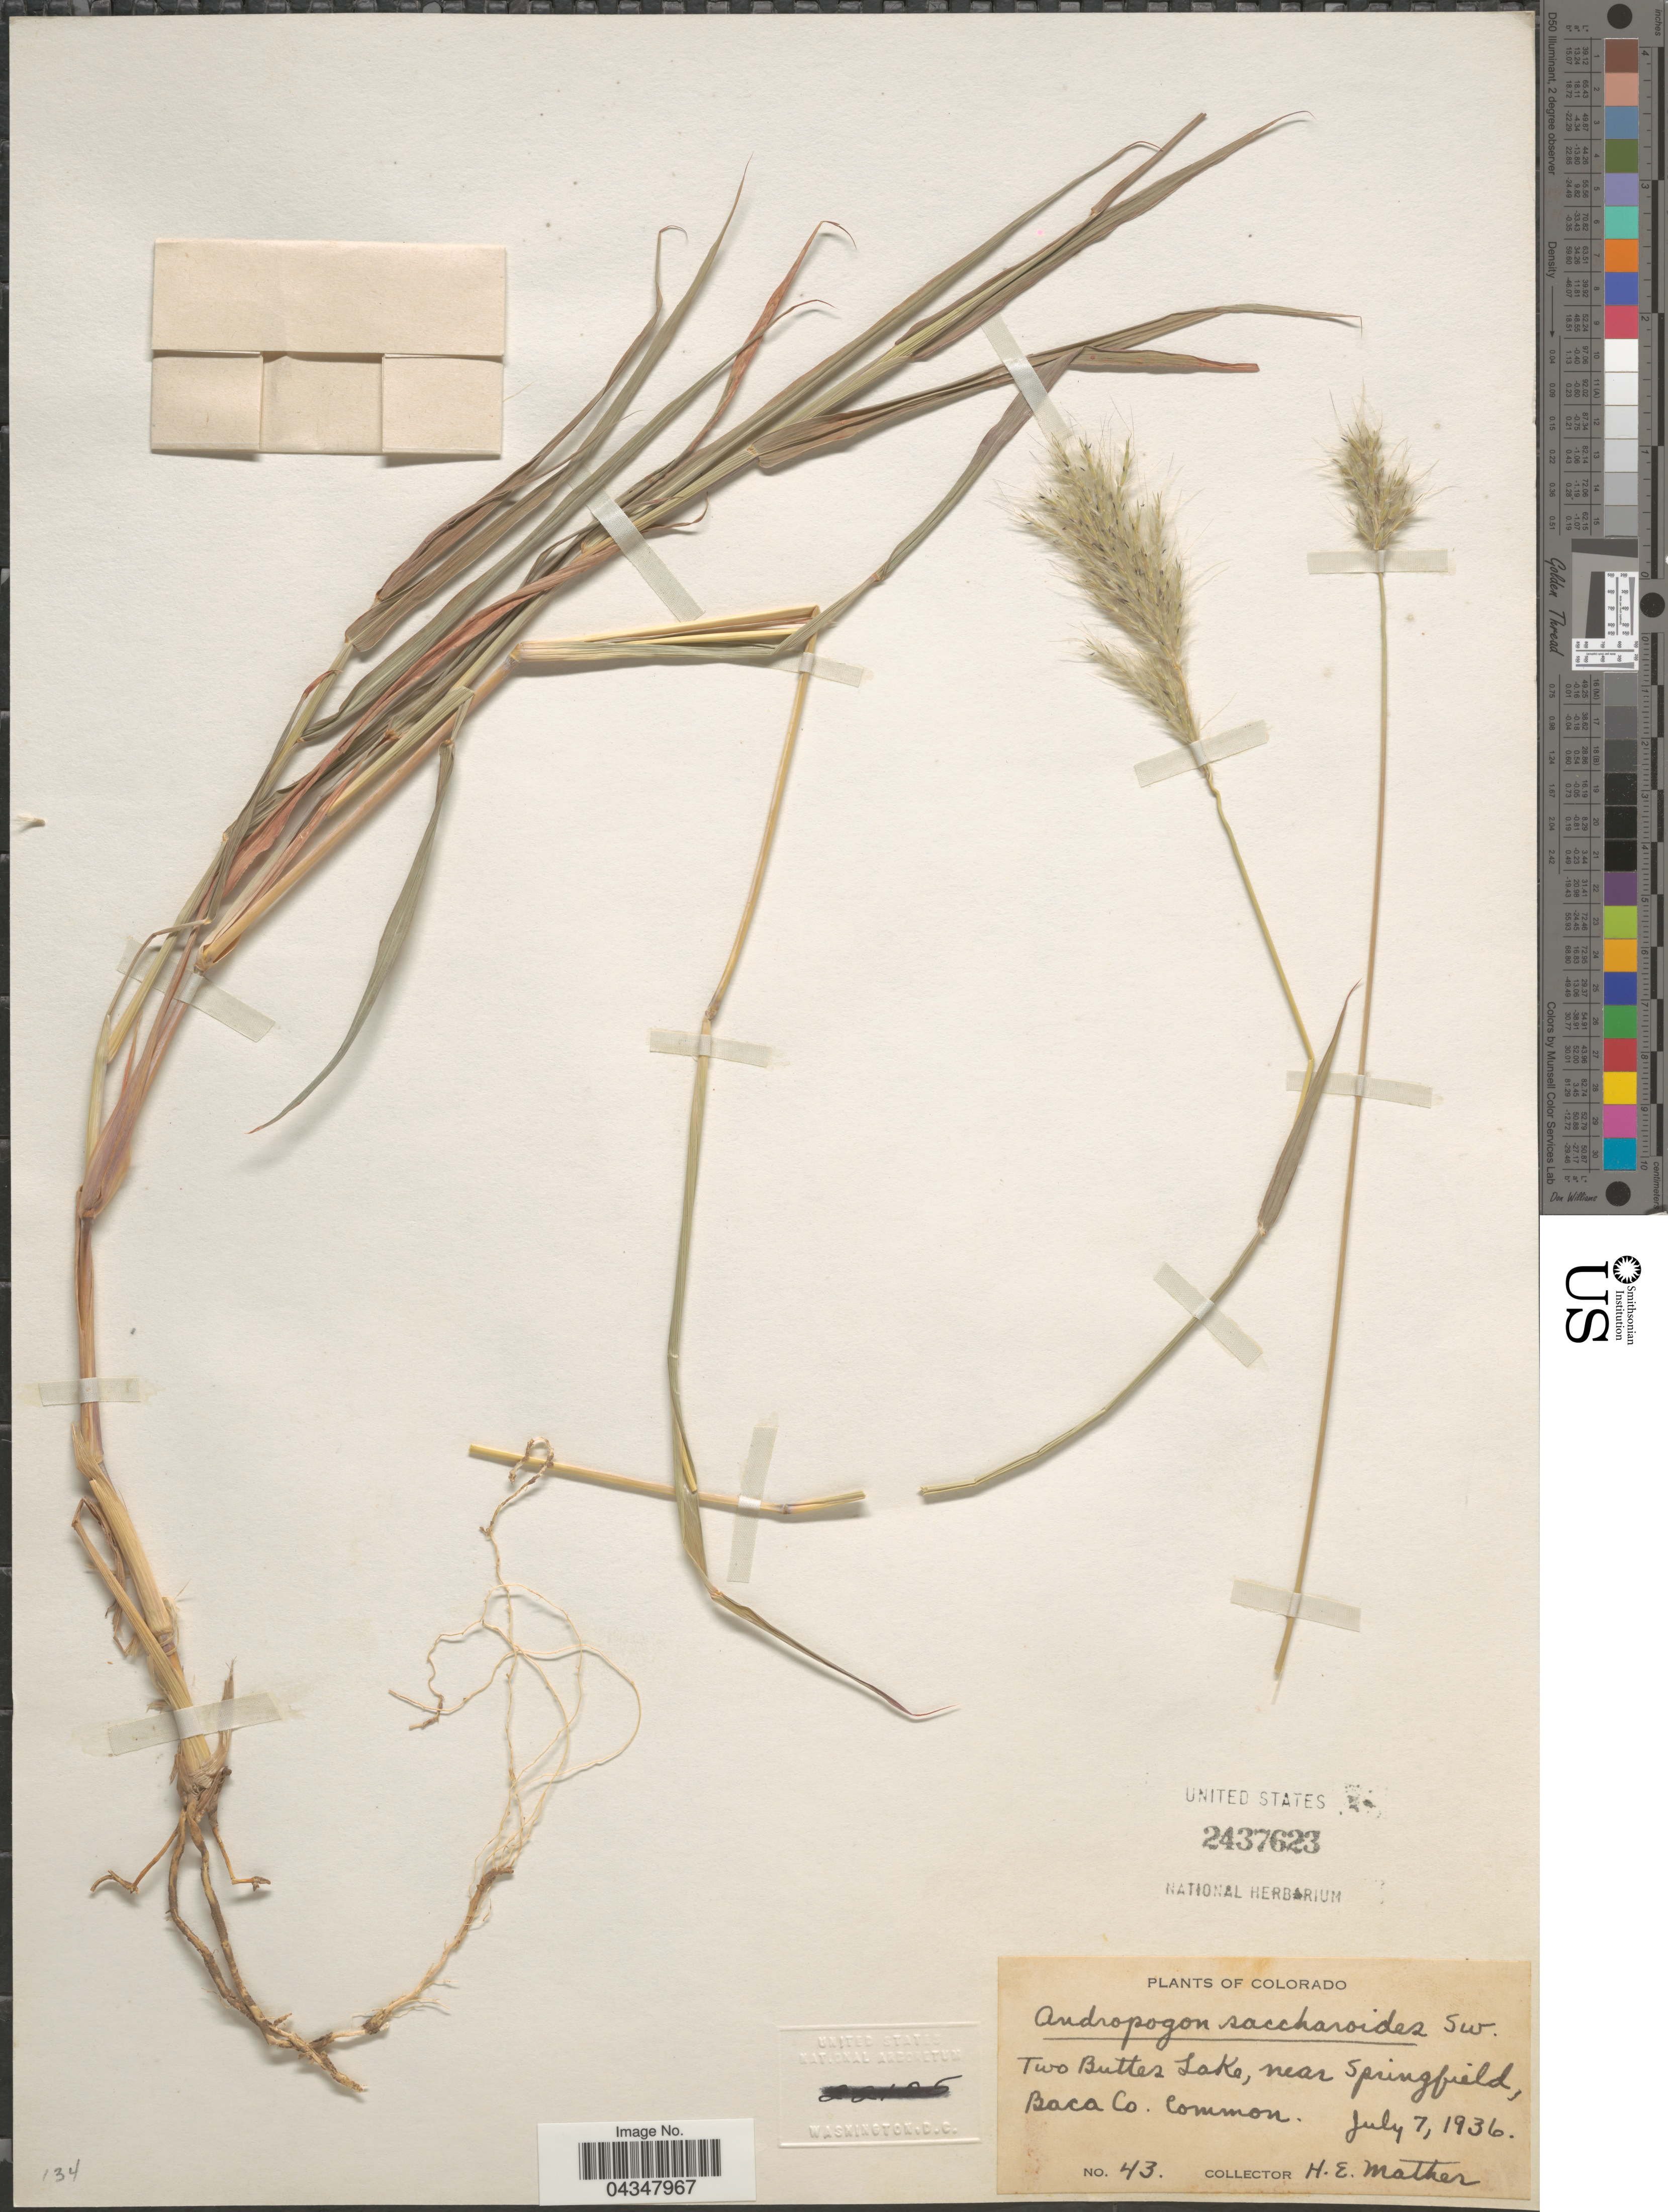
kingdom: Plantae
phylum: Tracheophyta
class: Liliopsida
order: Poales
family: Poaceae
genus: Bothriochloa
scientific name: Bothriochloa saccharoides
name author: (Sw.) Rydb.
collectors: H. Mather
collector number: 43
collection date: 1936-07-07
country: United States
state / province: Colorado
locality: Two Buttes Lake, near Springfield, Baca Co.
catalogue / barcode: US 2437623